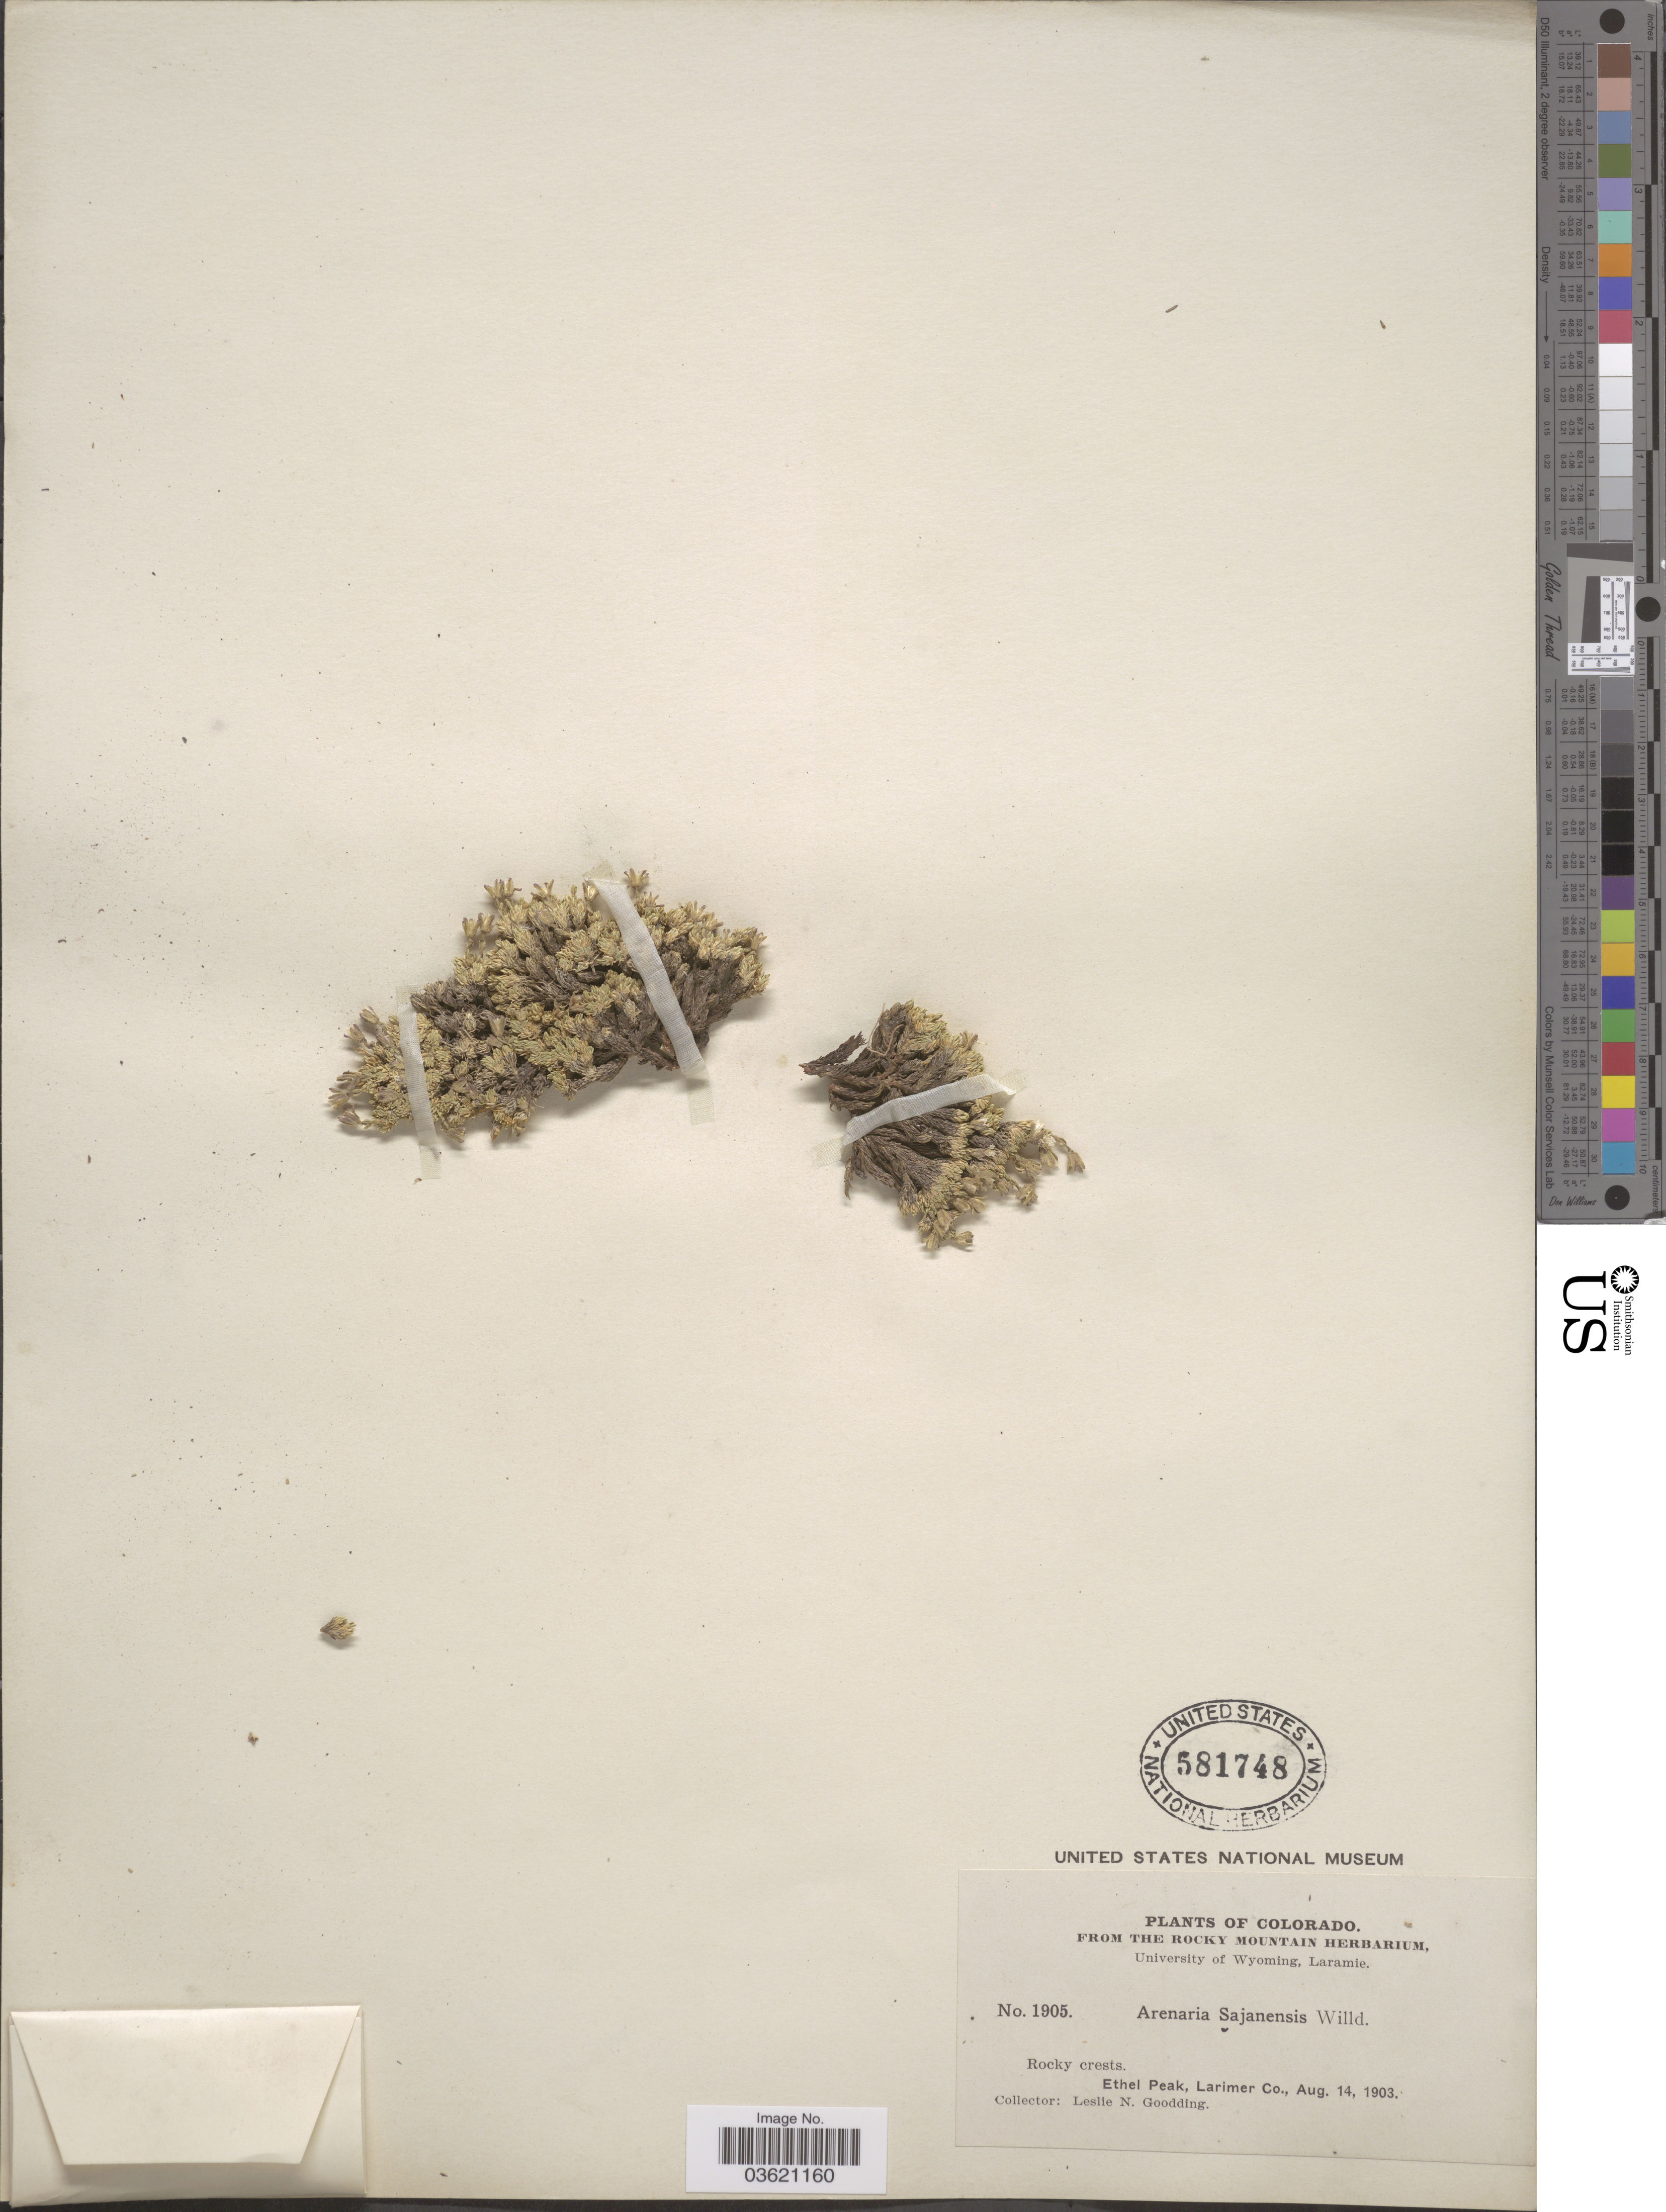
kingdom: Plantae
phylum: Tracheophyta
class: Magnoliopsida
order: Caryophyllales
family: Caryophyllaceae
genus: Cherleria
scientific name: Cherleria obtusiloba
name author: (Rydb.) A.J. Moore & Dillenb.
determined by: Strong, M. T., (US), Smithsonian Institution - National Museum of Natural History (UNITED STATES)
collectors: L. N. Goodding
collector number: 1905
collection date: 1903-08-14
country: United States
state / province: Colorado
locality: Ethel Peak, Larimer Co.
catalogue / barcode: US 581748